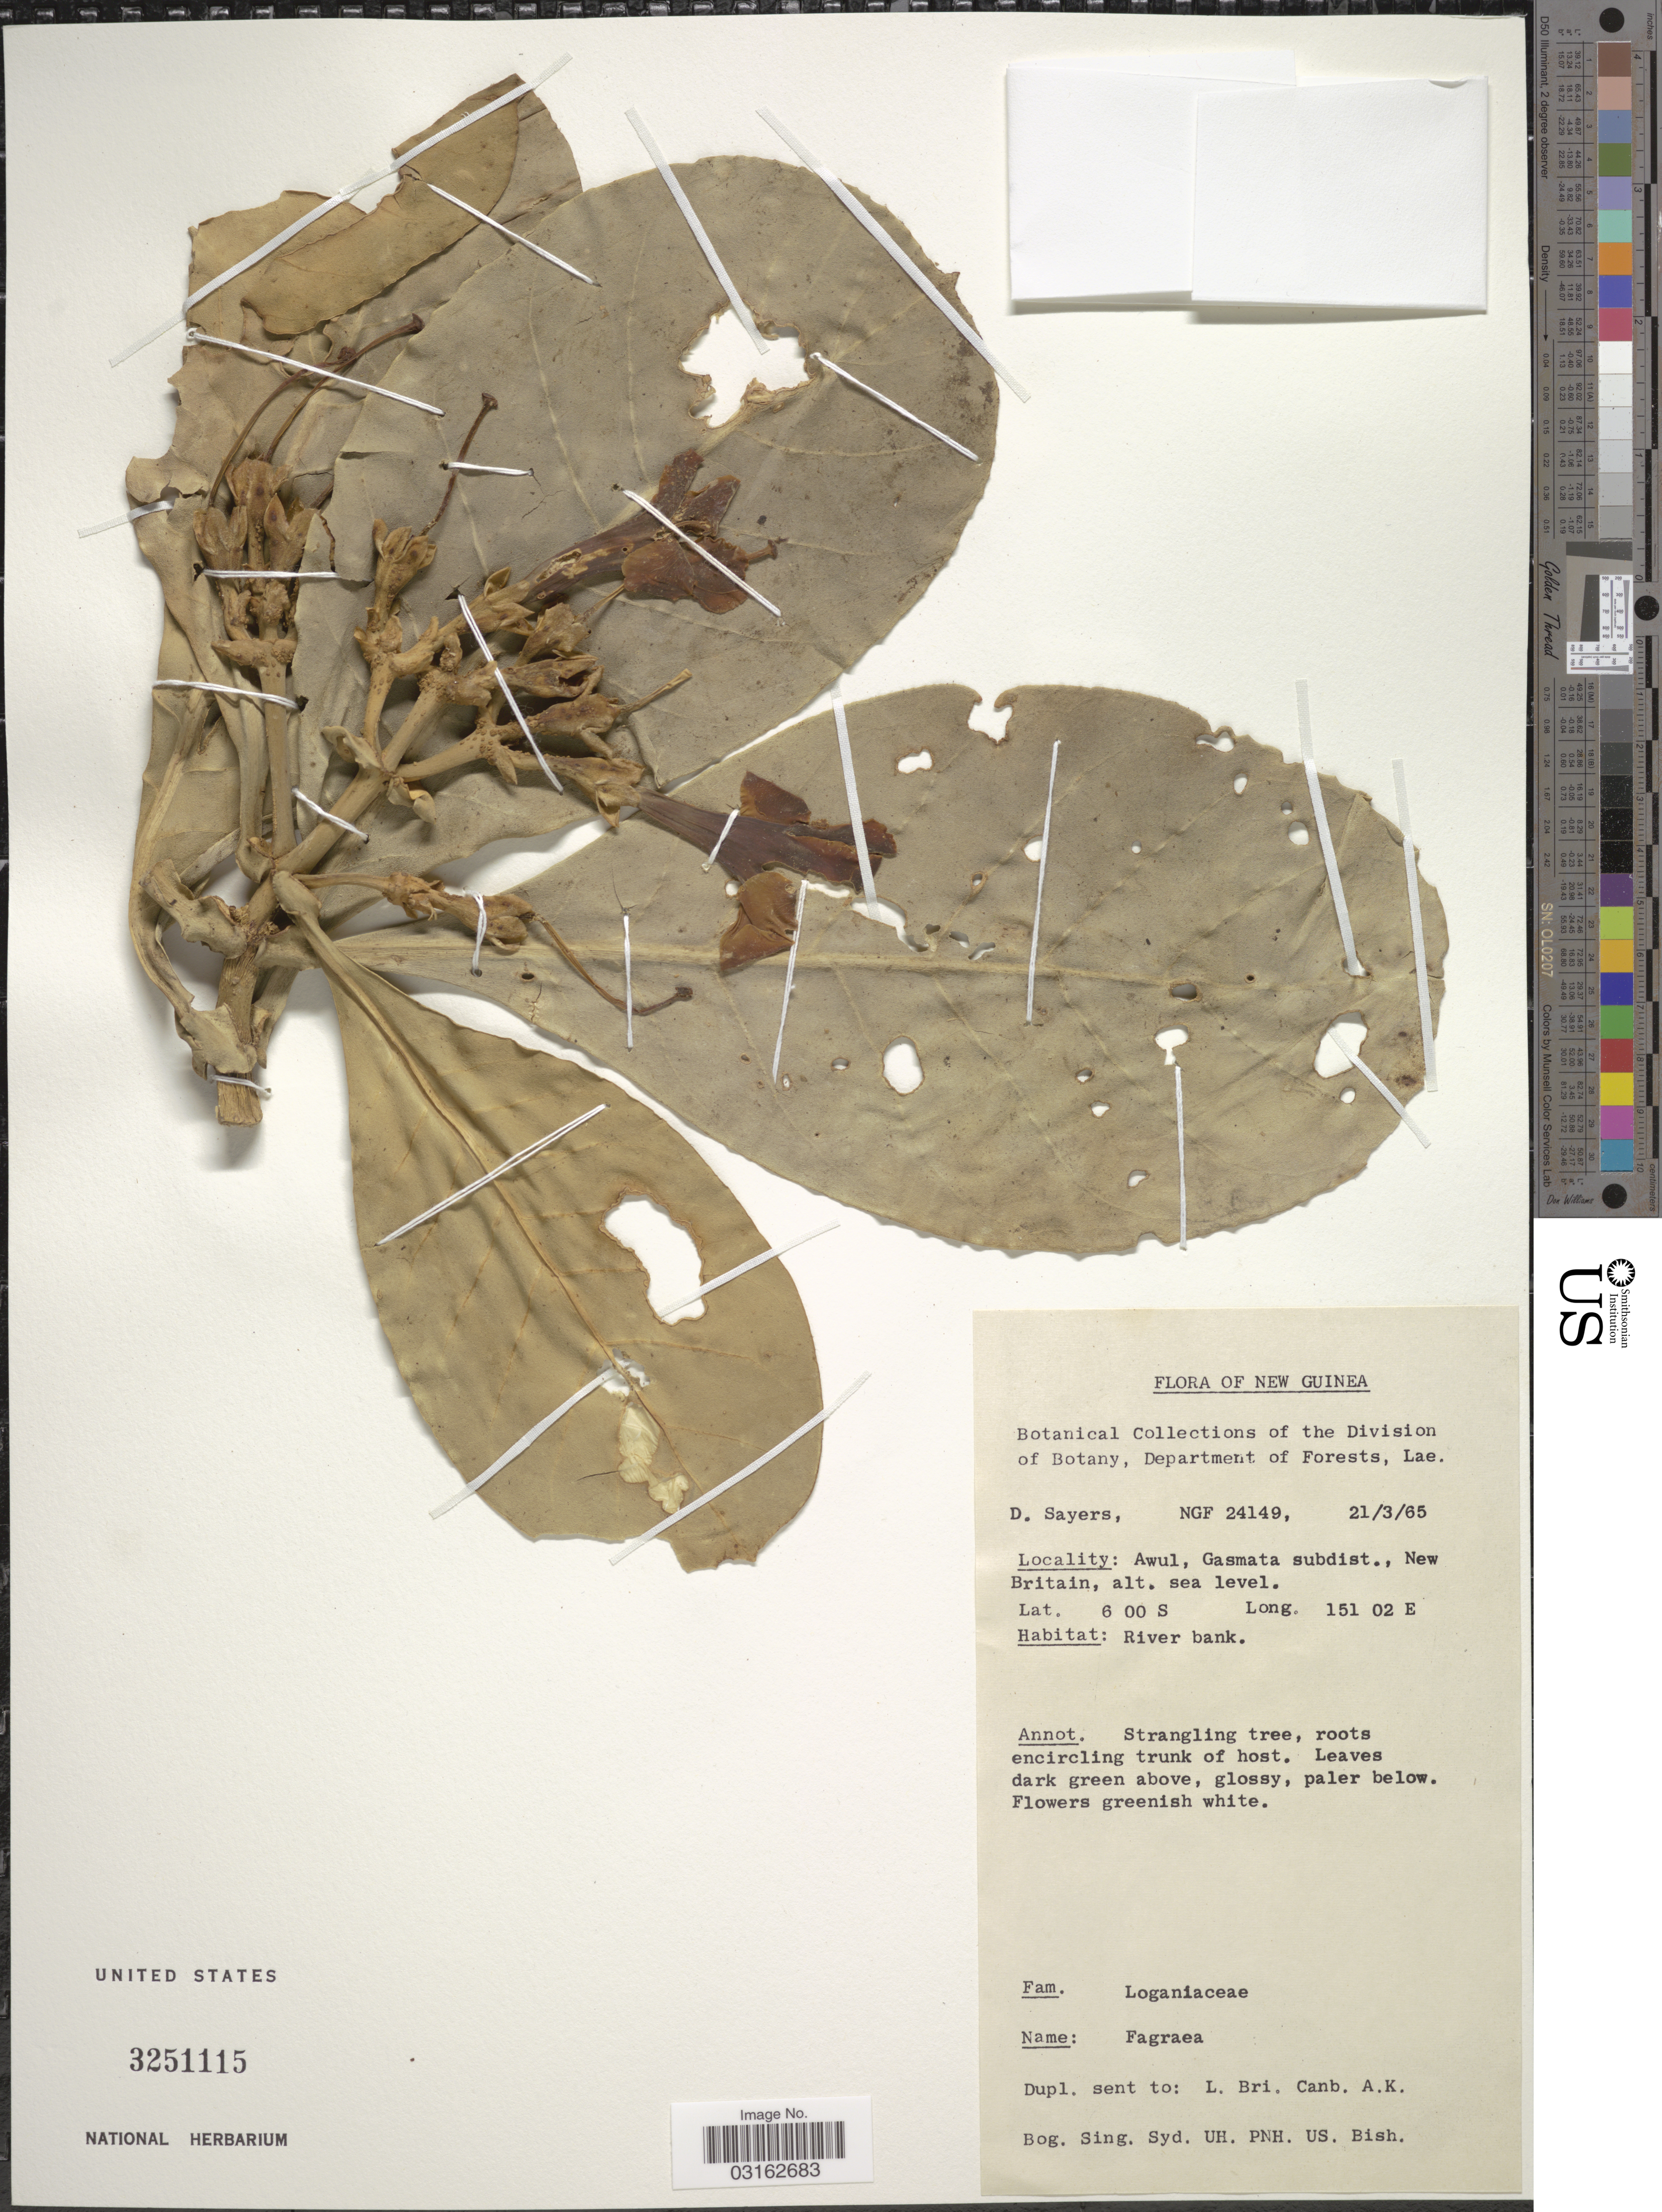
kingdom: Plantae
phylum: Tracheophyta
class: Magnoliopsida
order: Gentianales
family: Gentianaceae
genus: Fagraea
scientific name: Fagraea sp.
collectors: D. Sayers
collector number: NGF 24149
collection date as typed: Transcribed d/m/y: 21/3/65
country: Papua New Guinea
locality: New Guinea, Awul, Gasmata subdist., New Britain.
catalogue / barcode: US 3251115